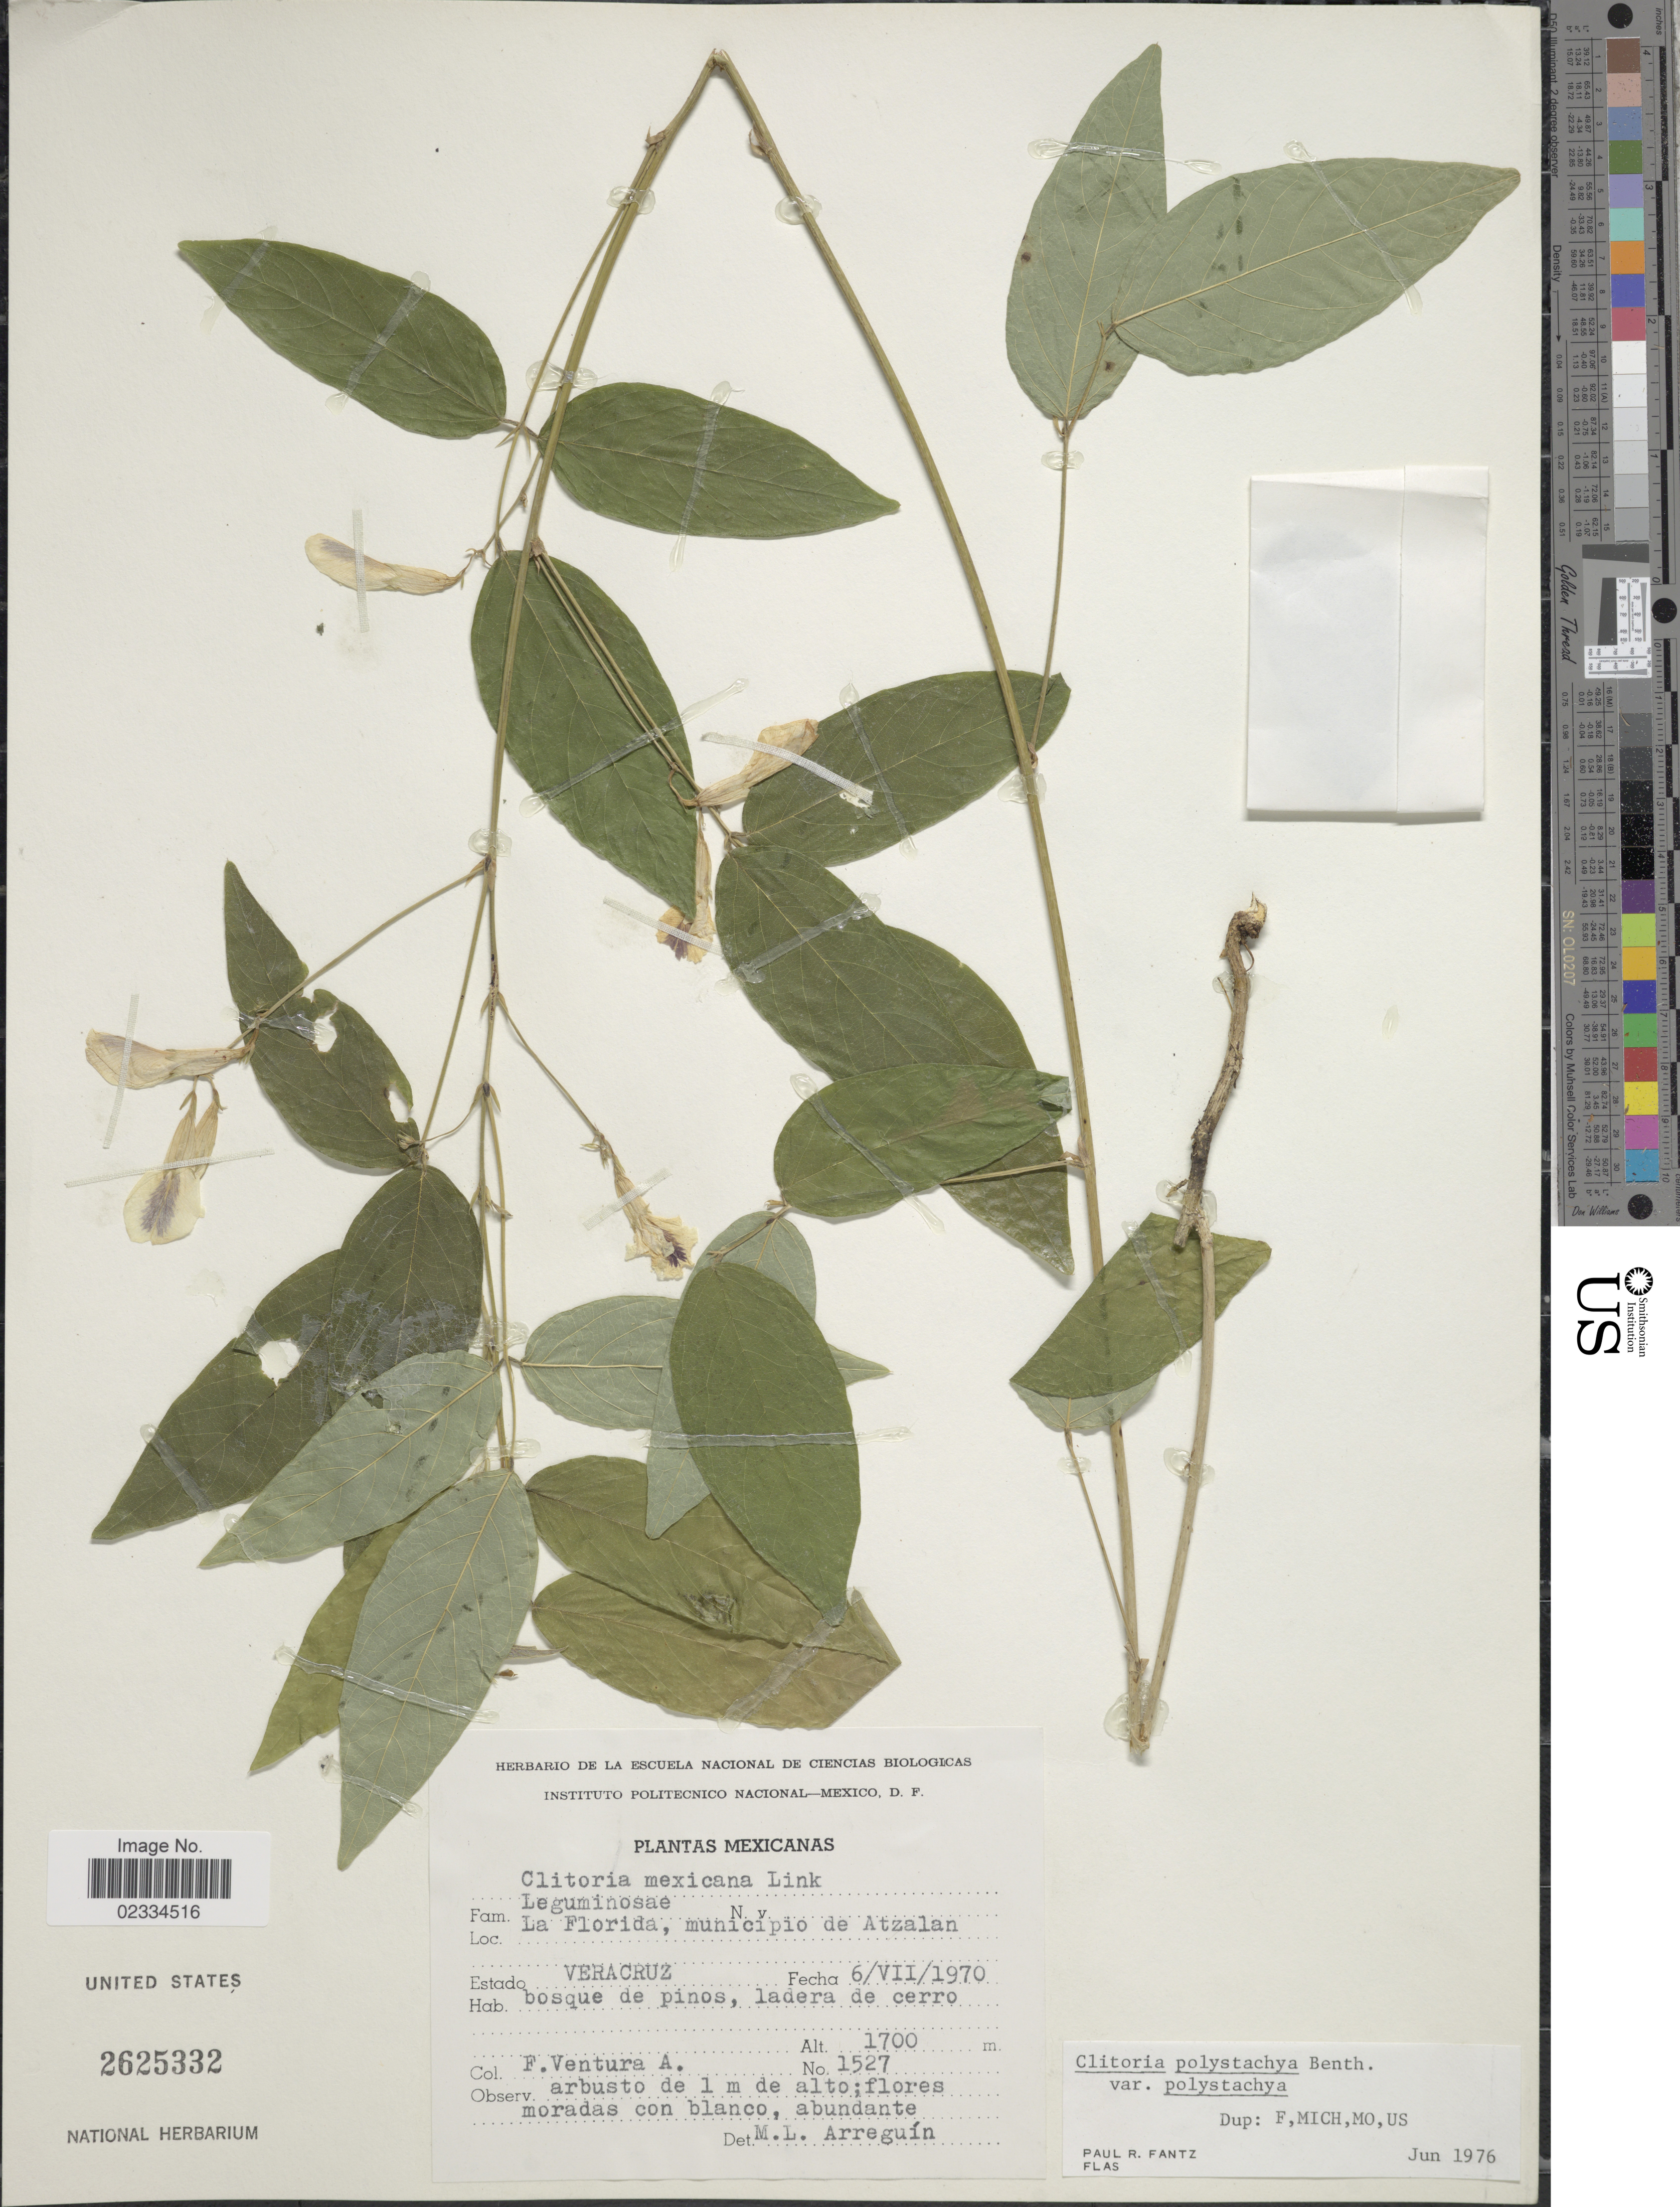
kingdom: Plantae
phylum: Tracheophyta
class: Magnoliopsida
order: Fabales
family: Fabaceae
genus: Clitoria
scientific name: Clitoria polystachya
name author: Benth.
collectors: F. Ventura A.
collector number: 1527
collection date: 1970-07-06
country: Mexico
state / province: Veracruz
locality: La Florida, municipio de Atzalan. Estado Veracruz.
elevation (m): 1700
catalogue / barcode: US 2625332